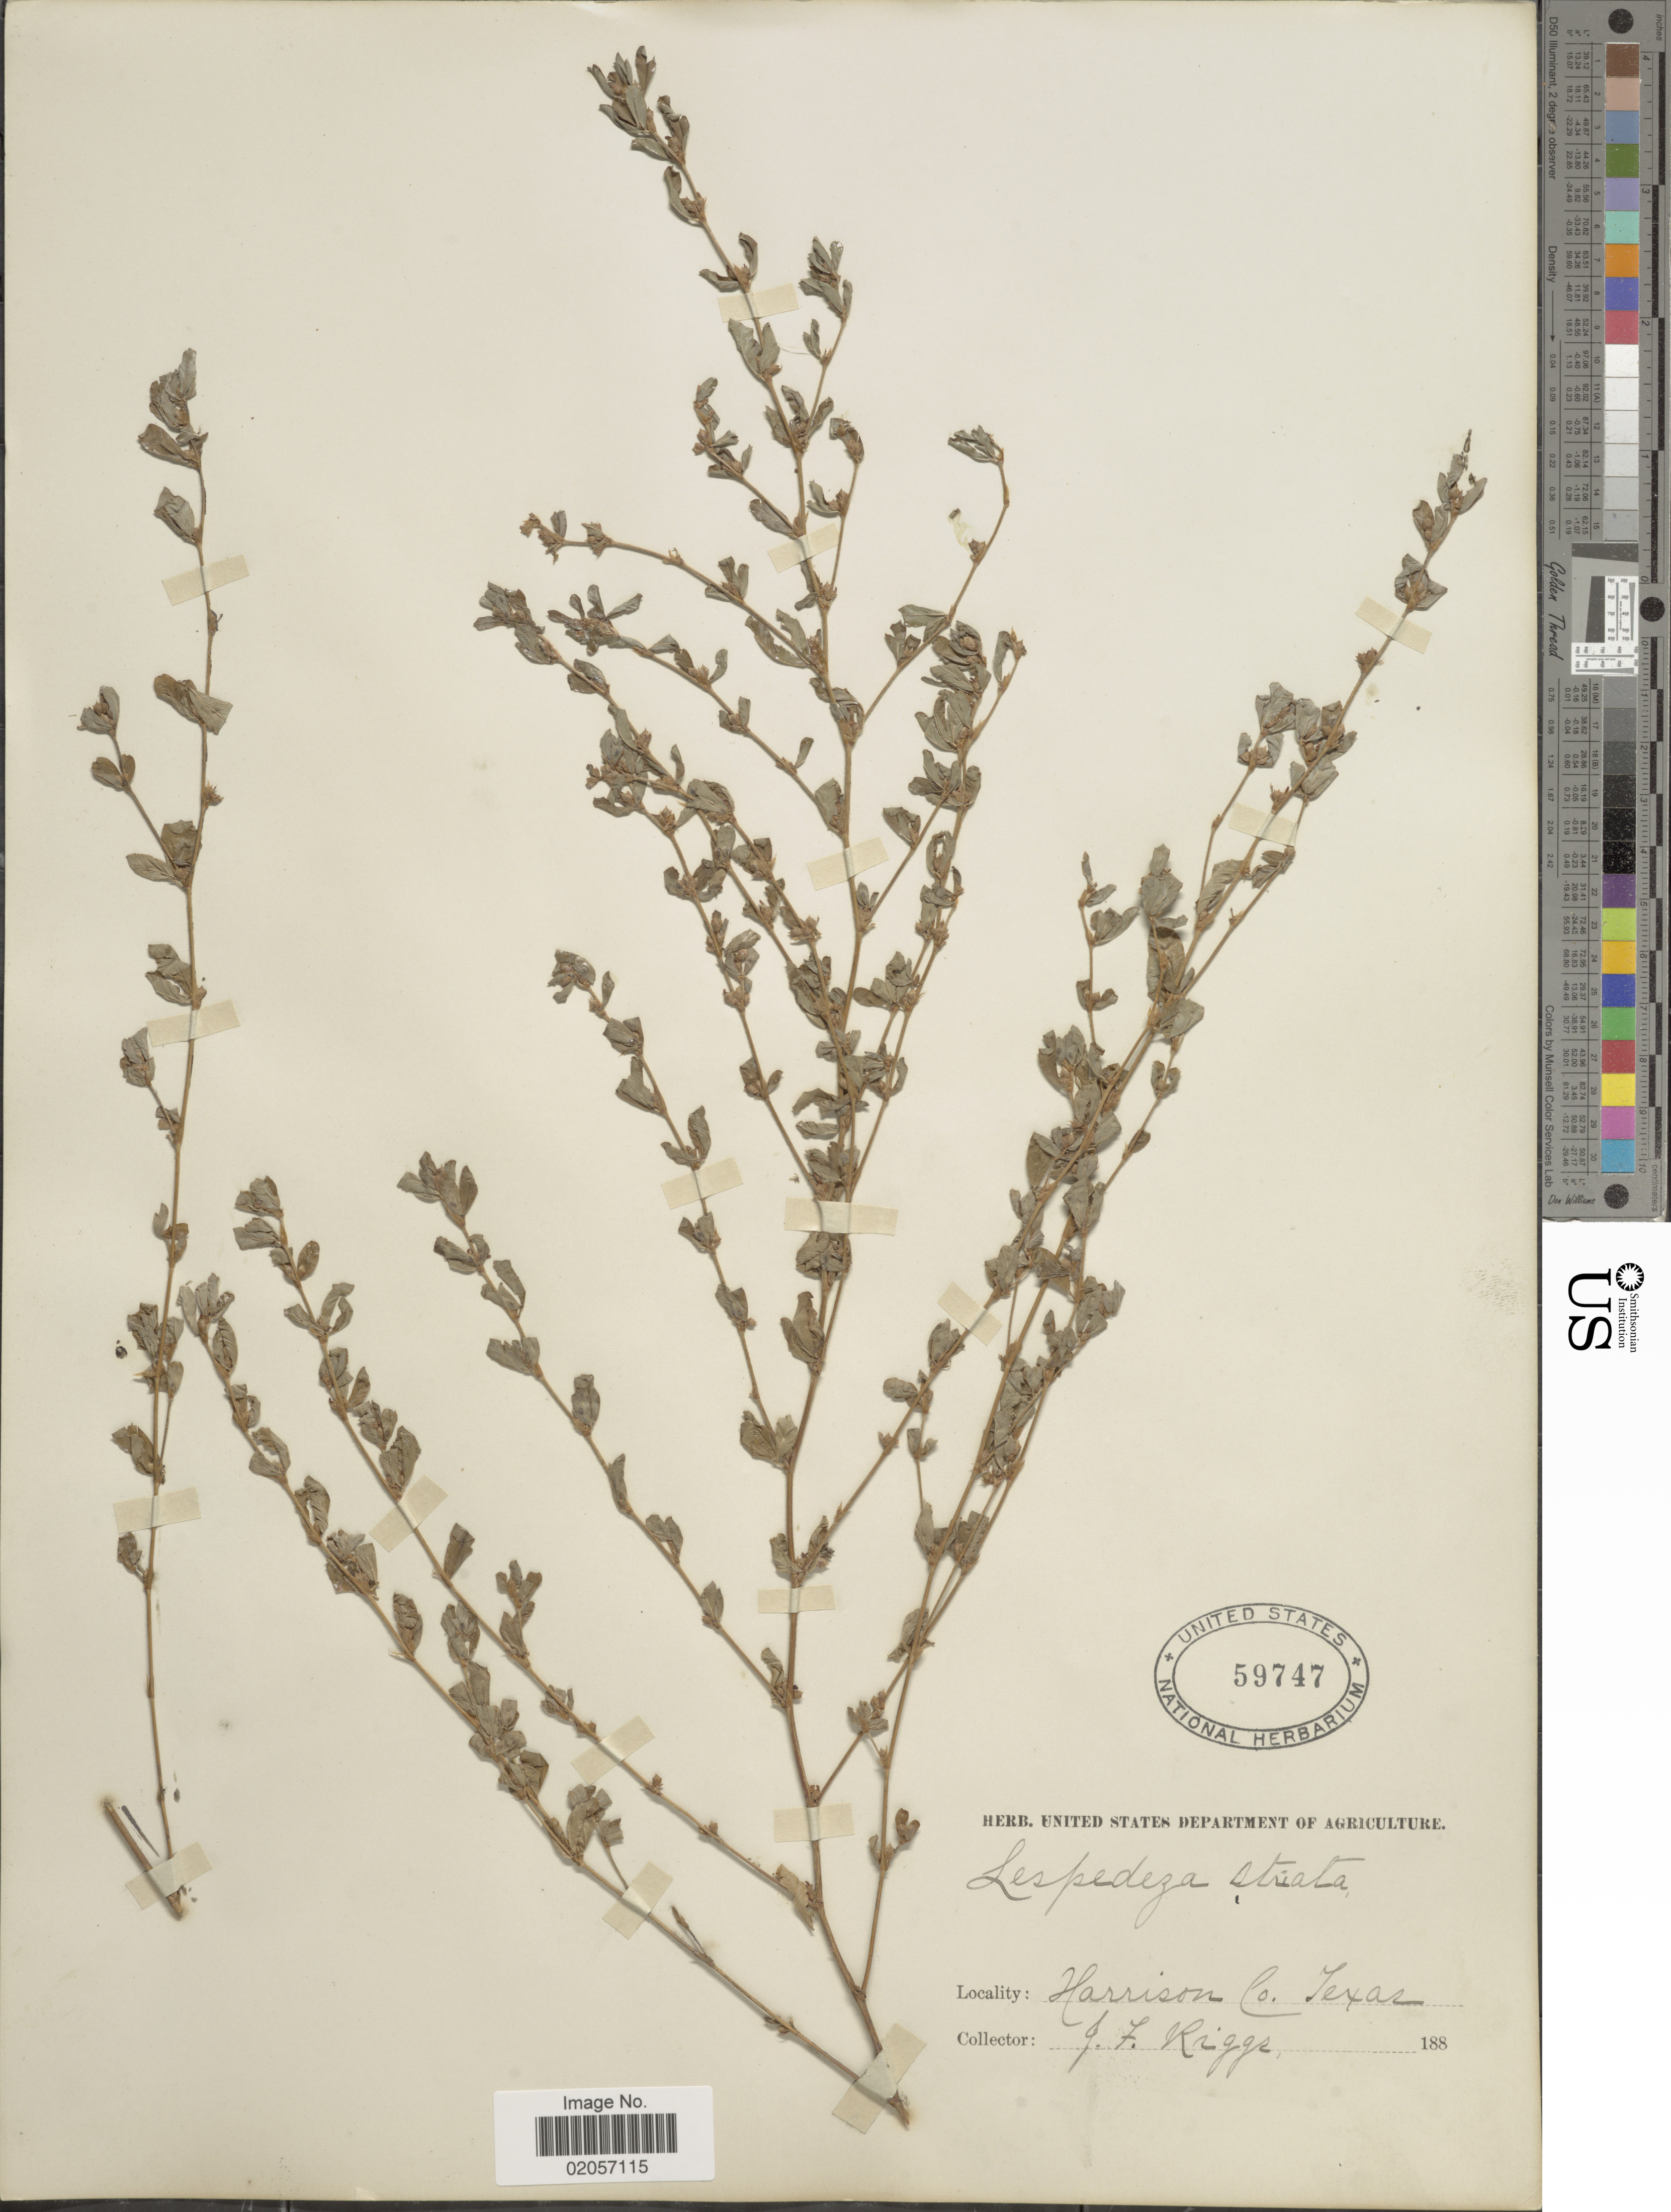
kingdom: Plantae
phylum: Tracheophyta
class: Magnoliopsida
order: Fabales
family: Fabaceae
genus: Kummerowia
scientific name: Kummerowia striata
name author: (Thunb.) Schindl.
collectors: J. Riggs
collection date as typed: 188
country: United States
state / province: Texas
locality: Harrison Co.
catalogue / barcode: US 59747